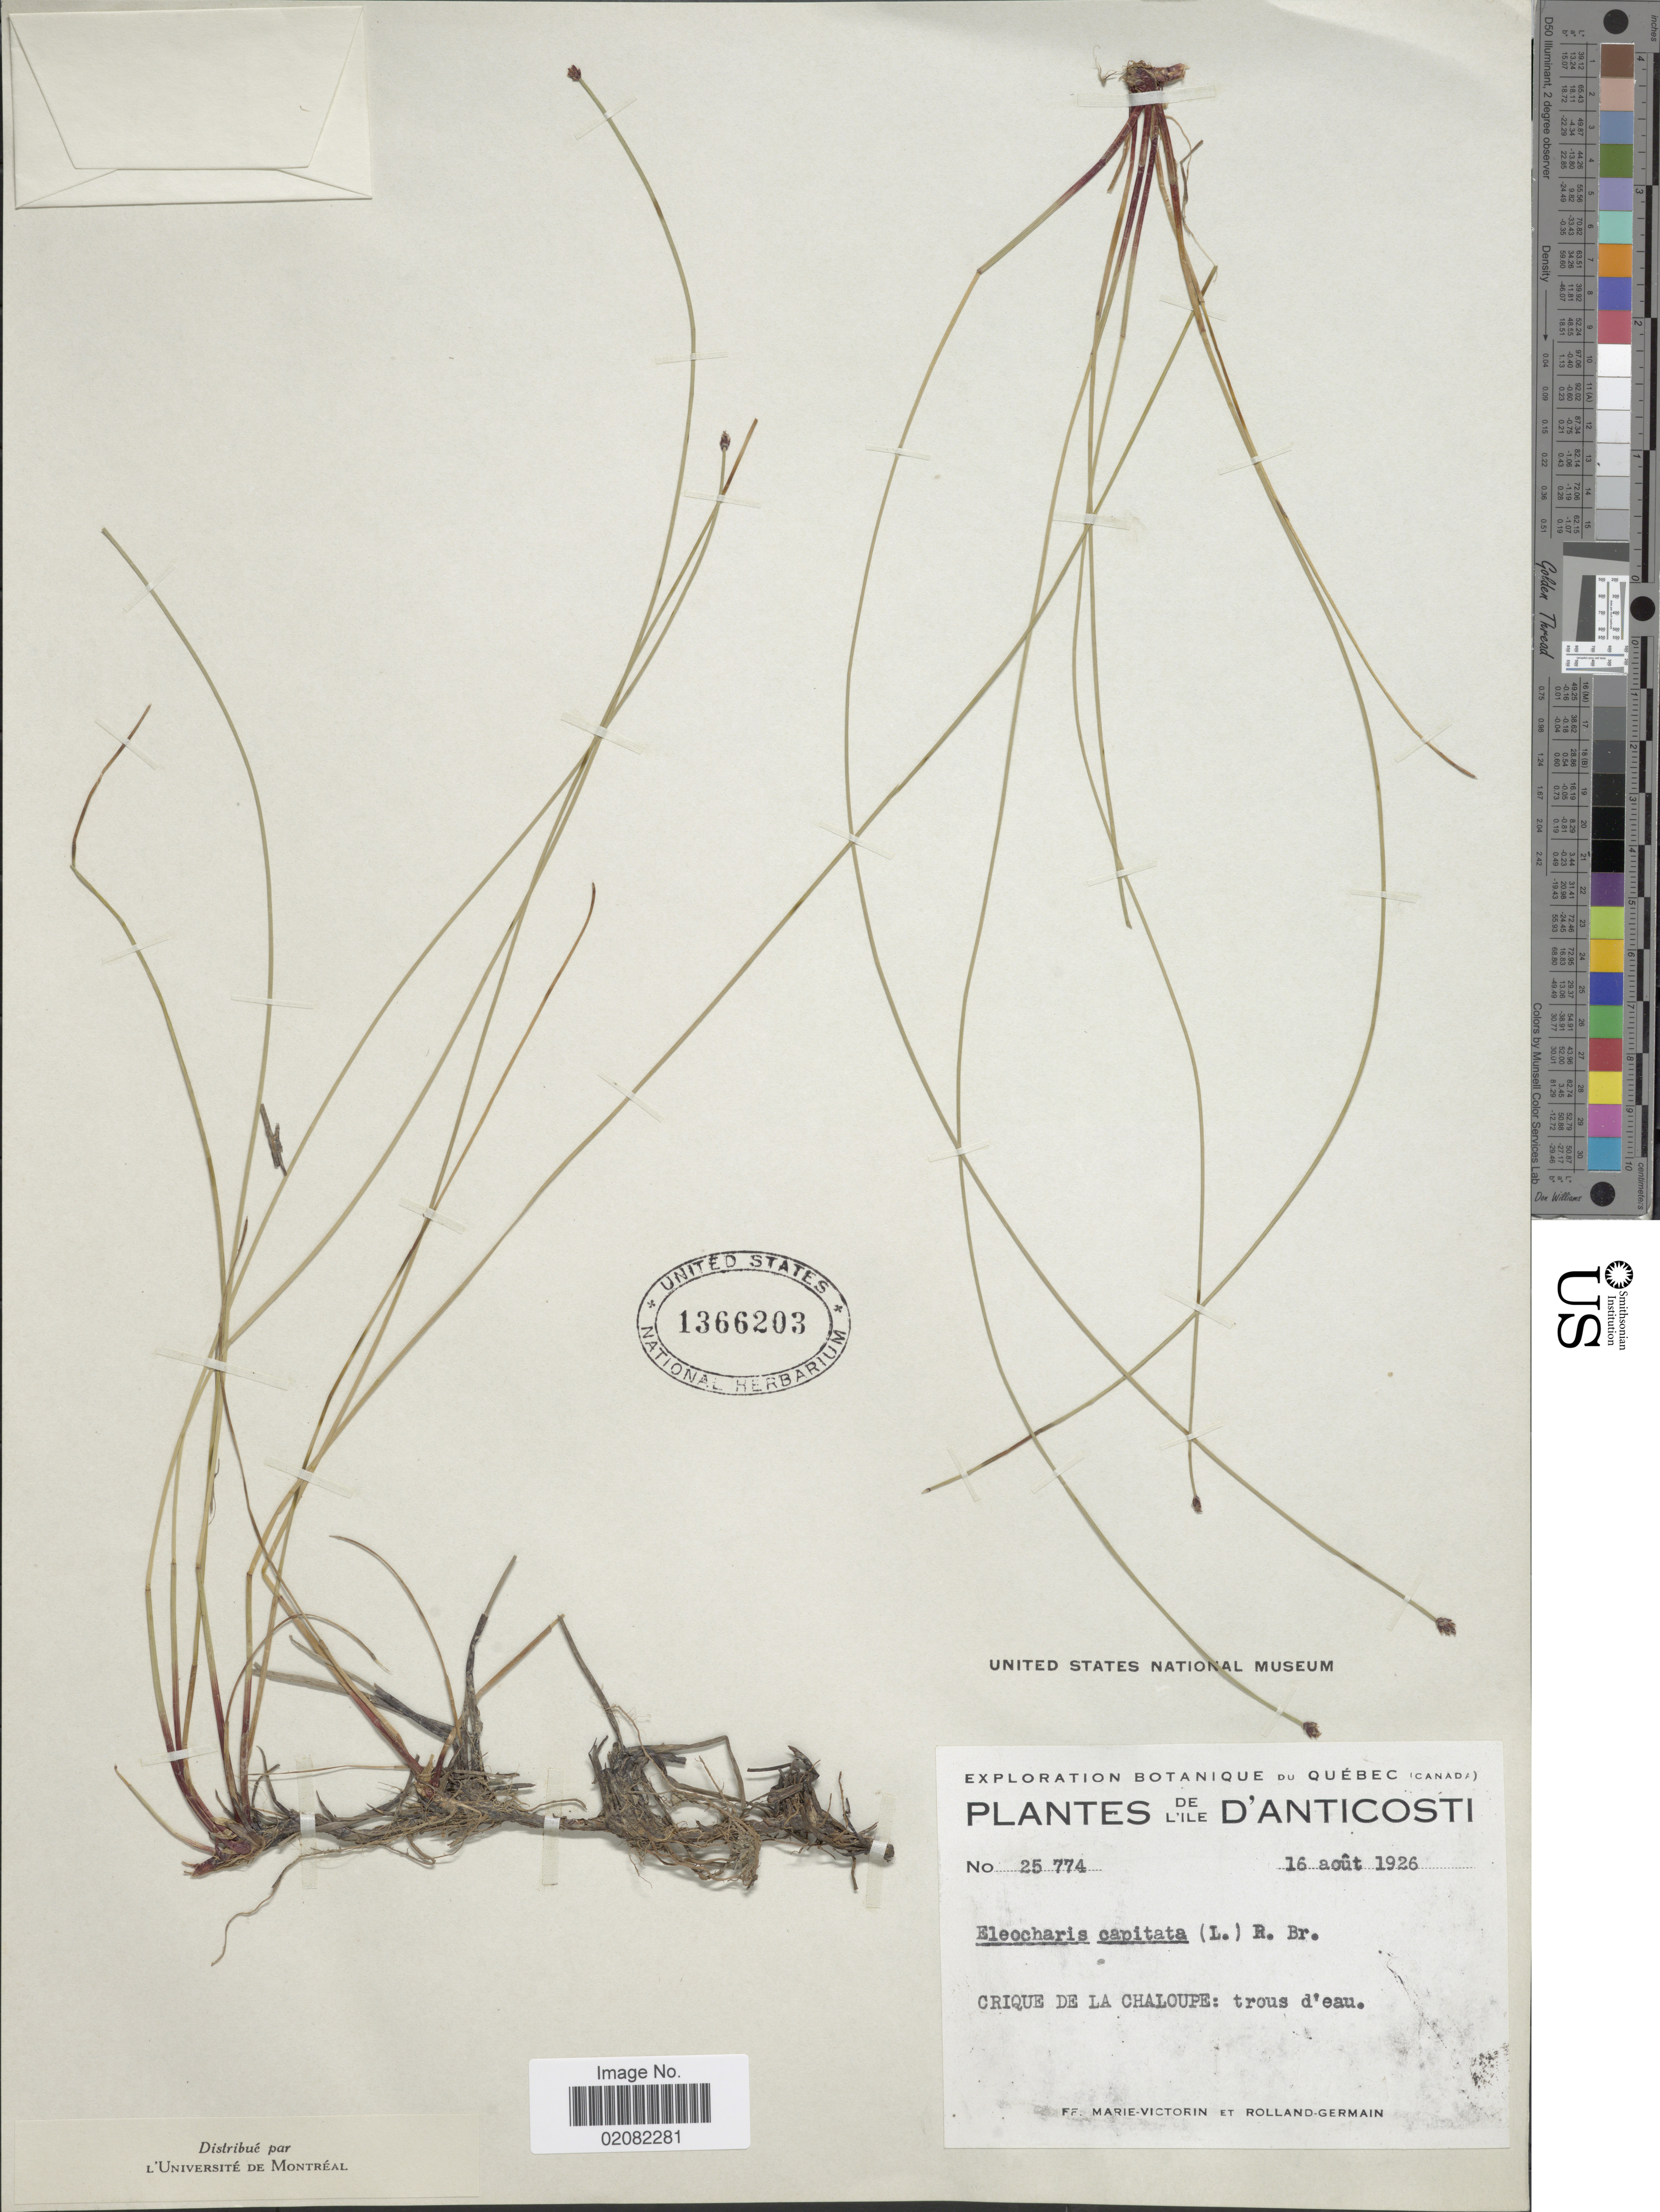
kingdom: Plantae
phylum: Tracheophyta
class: Liliopsida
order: Poales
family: Cyperaceae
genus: Eleocharis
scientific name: Eleocharis elliptica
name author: Kunth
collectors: F. Marie-Victorin & Rolland-Germain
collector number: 25774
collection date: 1926-08-16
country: Canada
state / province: Quebec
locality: De L' Ile D' Anticosti, Crique de la Chaloupe: trous d'ean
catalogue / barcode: US 1366203